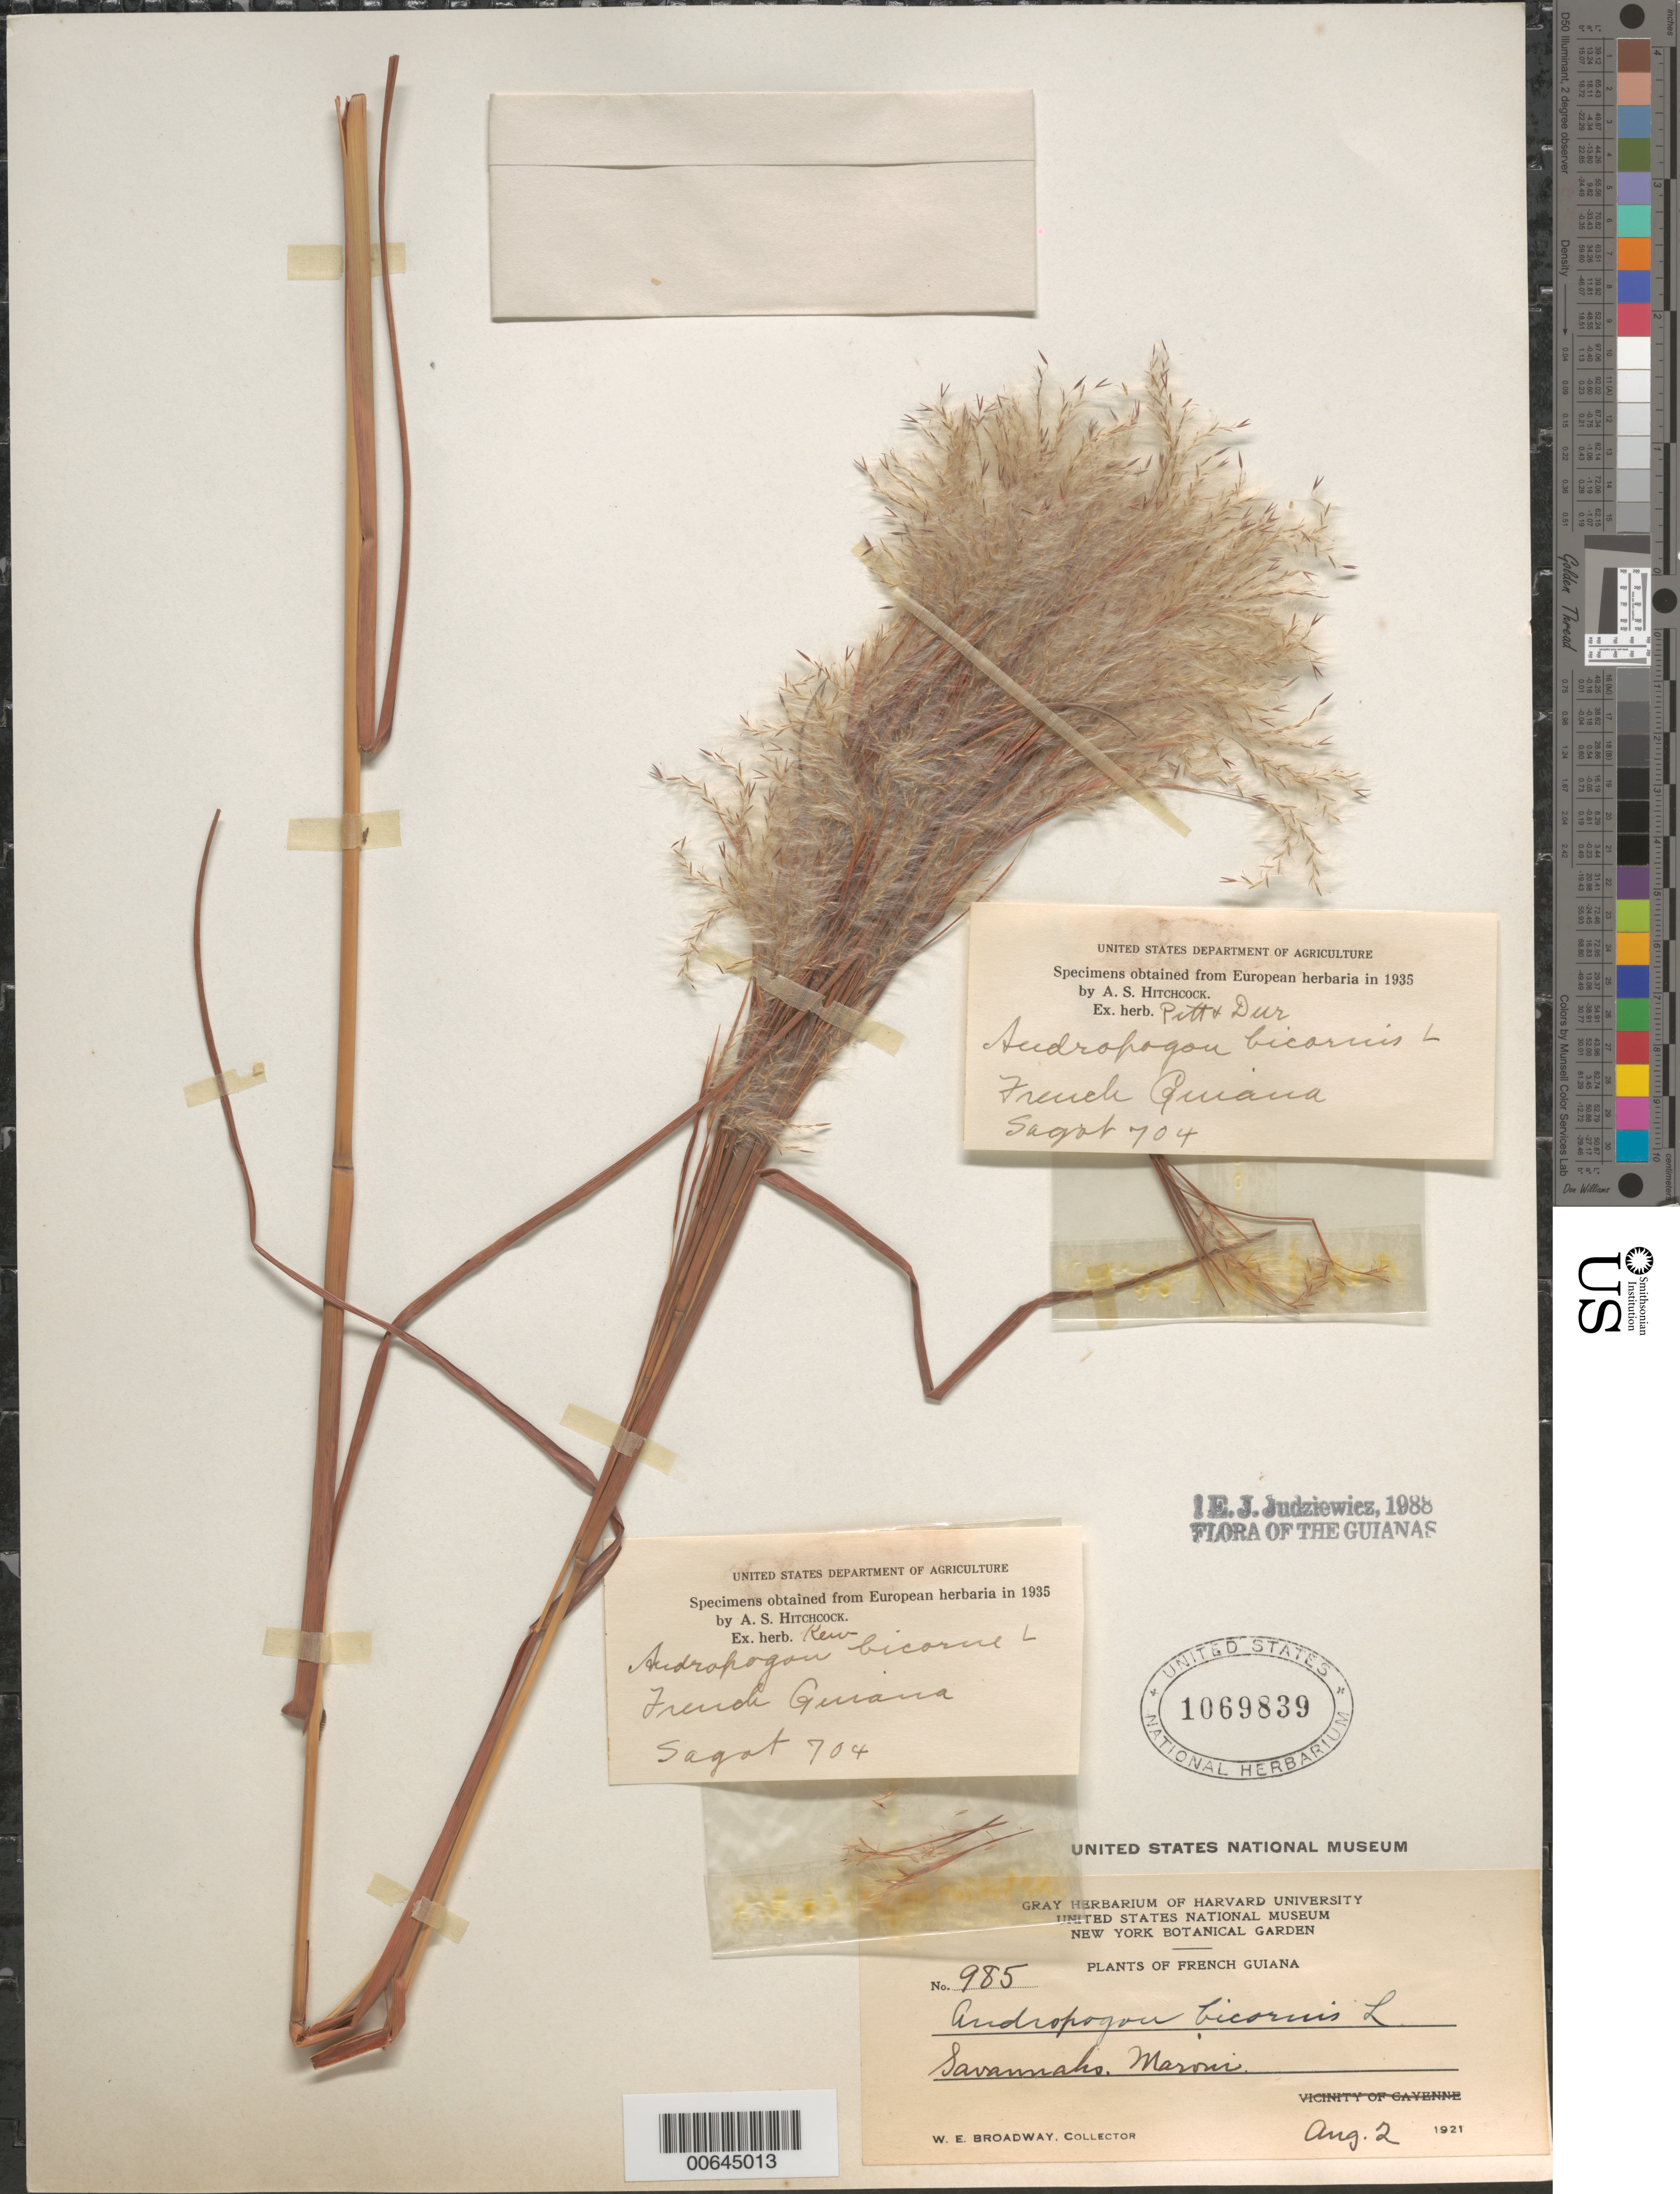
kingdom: Plantae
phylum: Tracheophyta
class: Liliopsida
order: Poales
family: Poaceae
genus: Andropogon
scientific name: Andropogon bicornis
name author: L.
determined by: Judziewicz, E. J.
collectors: W. E. Broadway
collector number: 985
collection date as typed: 2-Aug-21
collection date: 1921-08-02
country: French Guiana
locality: Savane Maroni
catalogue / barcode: US 1690839